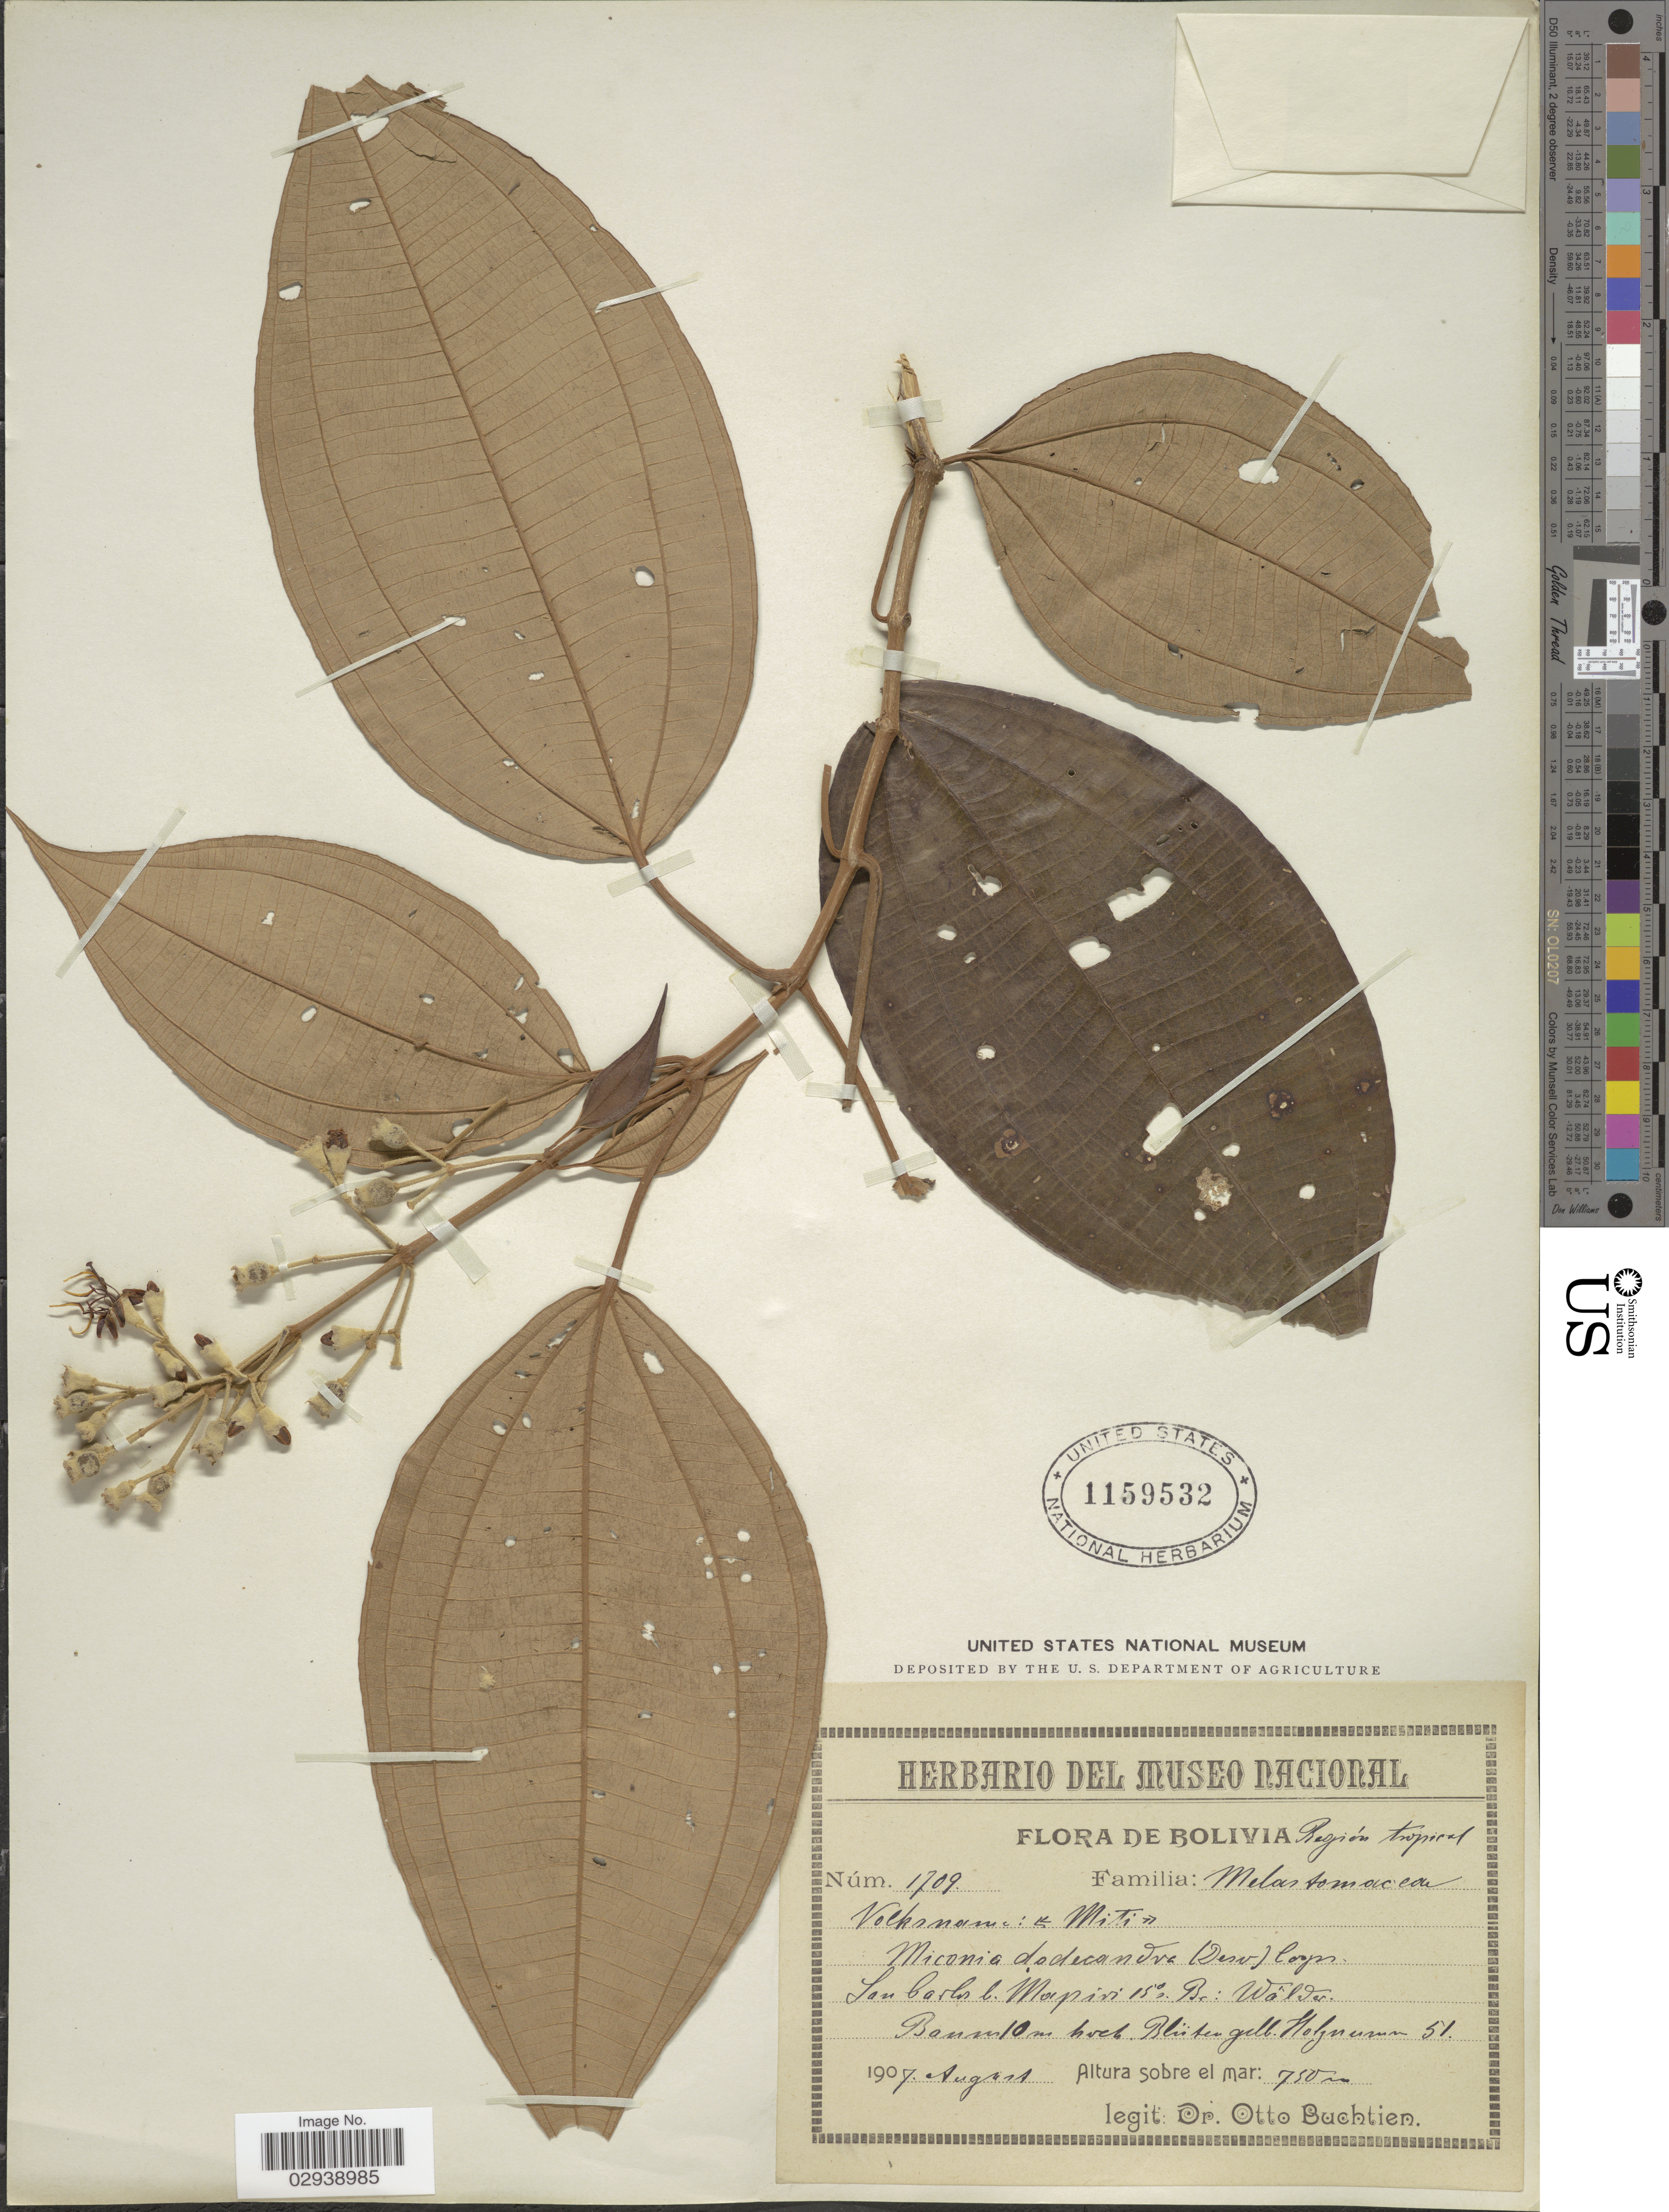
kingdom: Plantae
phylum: Tracheophyta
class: Magnoliopsida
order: Myrtales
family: Melastomataceae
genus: Miconia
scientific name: Miconia dodecandra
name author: Cogn.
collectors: O. Buchtien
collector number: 1709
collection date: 1907-08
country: Bolivia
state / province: La Paz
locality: Región tropical. San Carlos b. Mapiri.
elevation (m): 750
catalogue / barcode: US 1159532